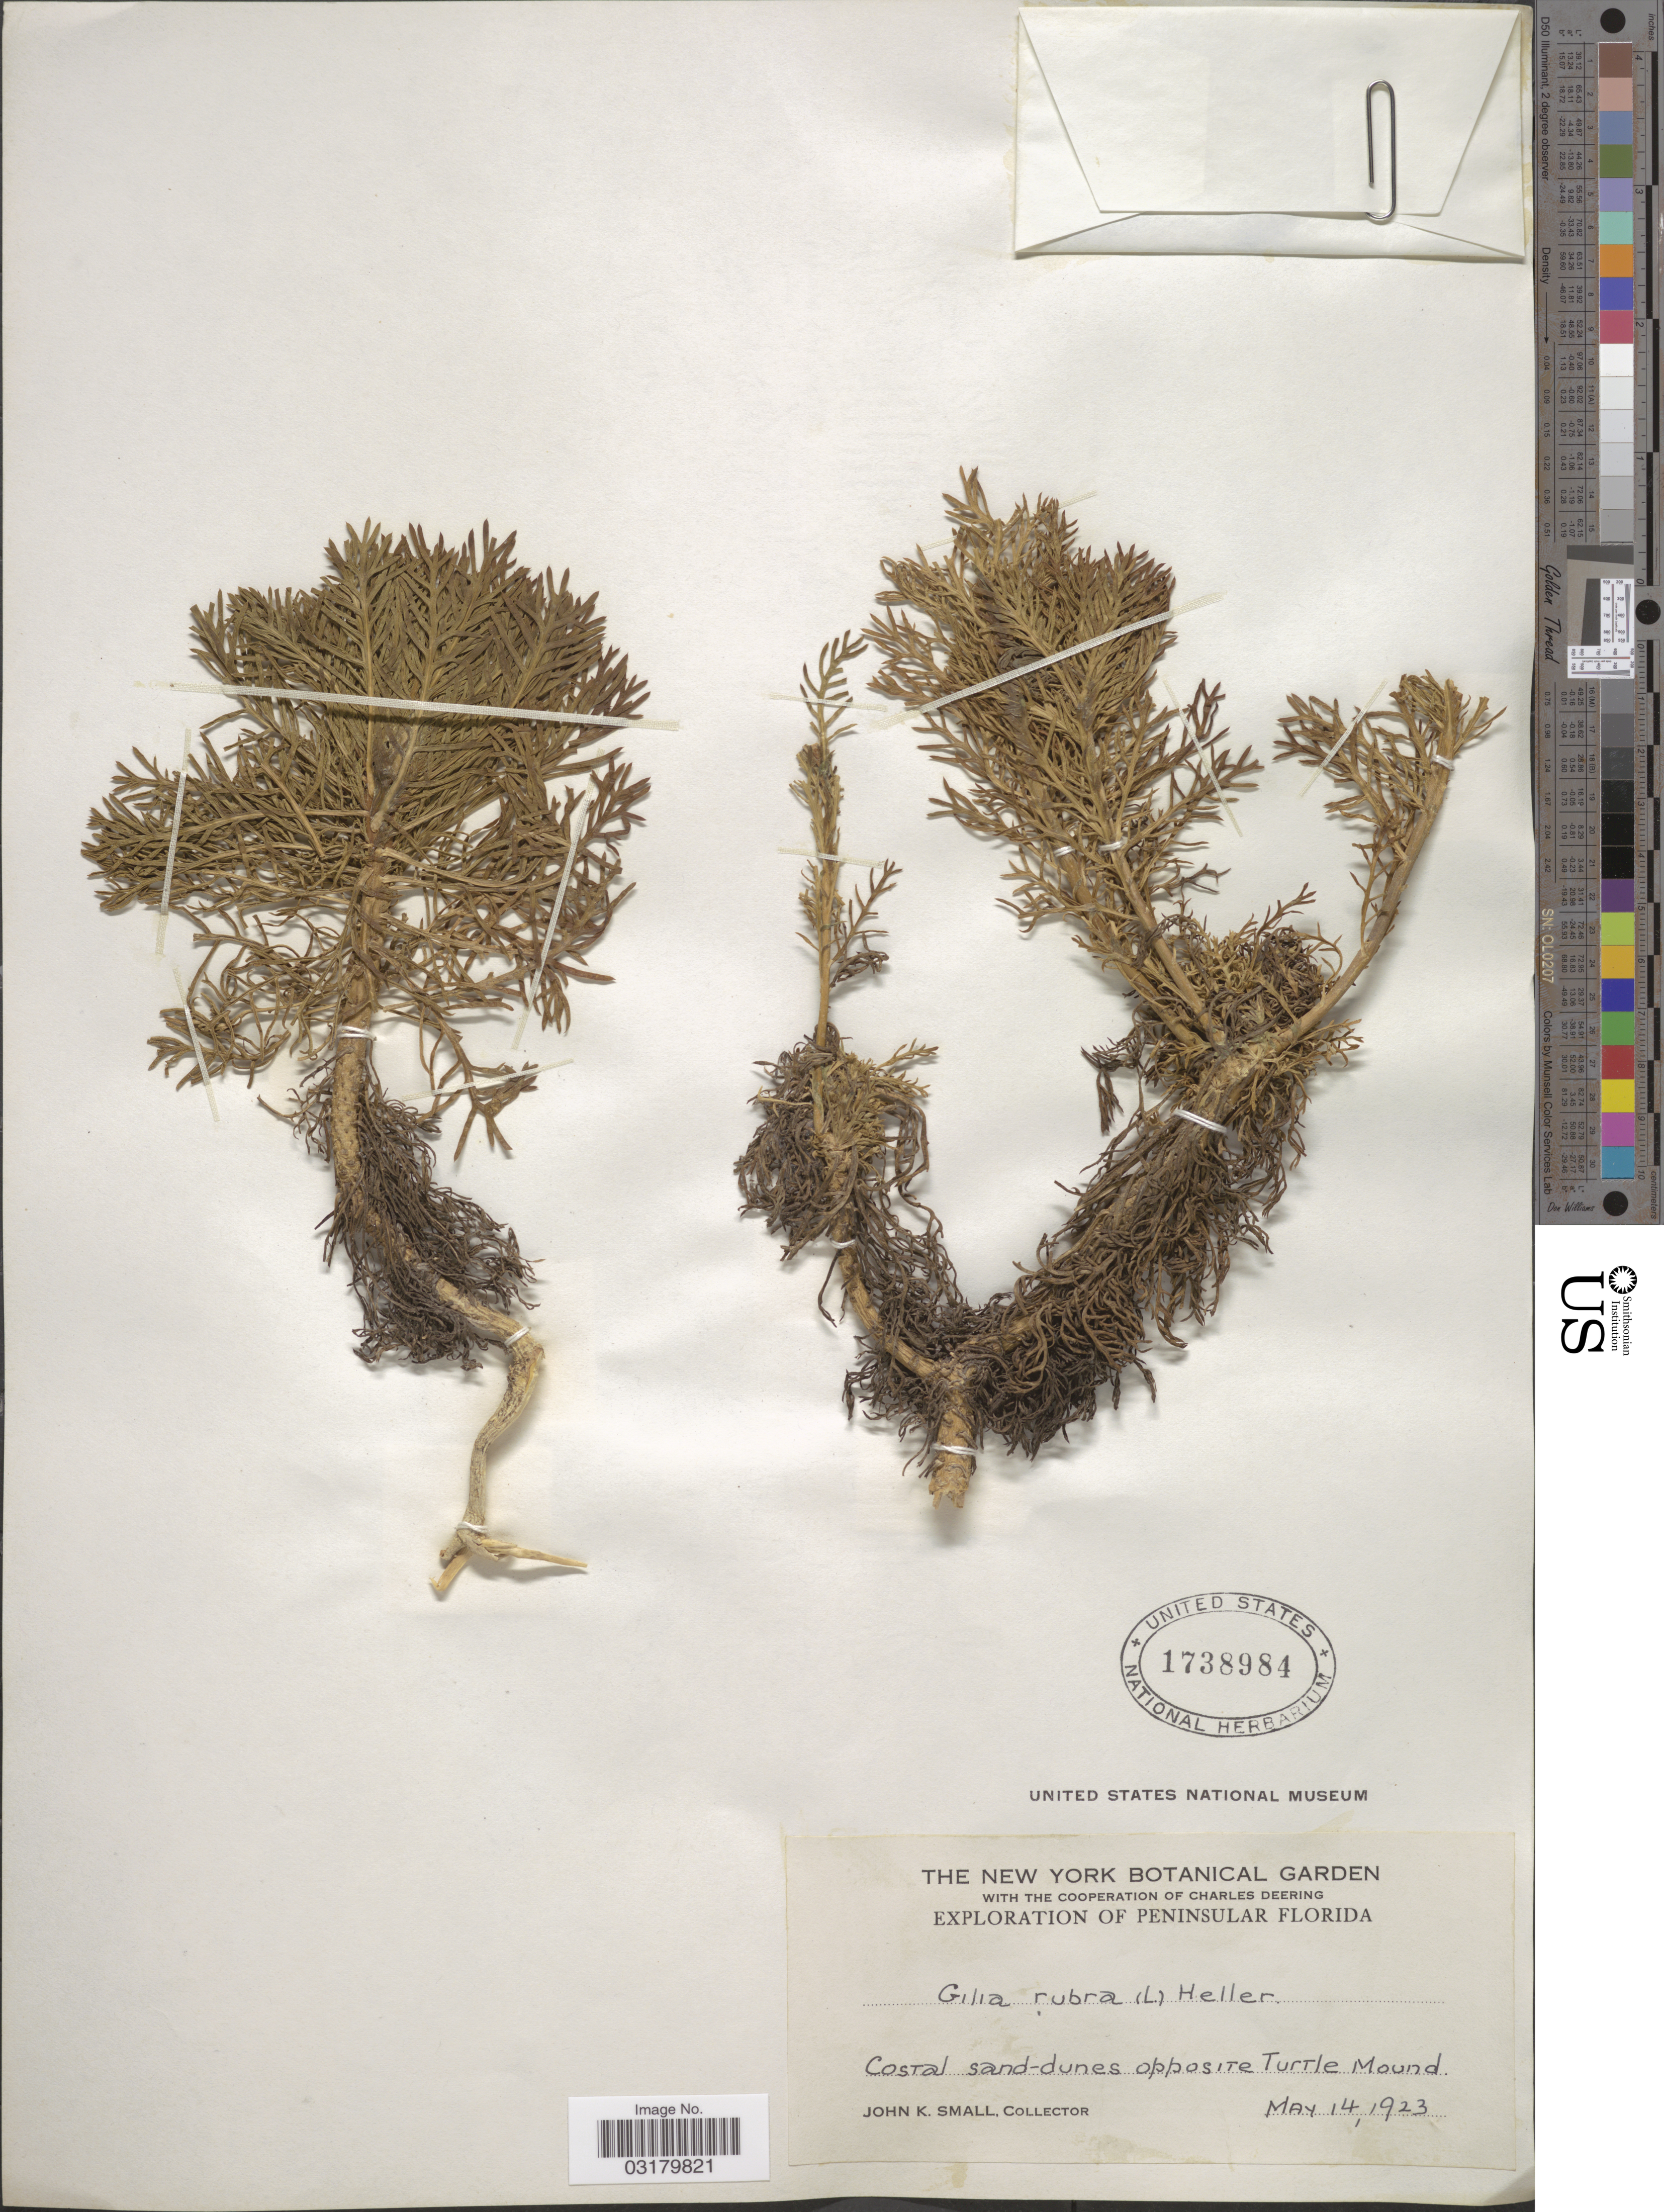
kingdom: Plantae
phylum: Tracheophyta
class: Magnoliopsida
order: Ericales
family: Polemoniaceae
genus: Ipomopsis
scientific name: Ipomopsis rubra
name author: (L.) Wherry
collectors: J. K. Small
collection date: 1923-05-14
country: United States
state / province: Florida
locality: Peninsular Florida. Costal sand-dunes opposite Turtle Mound.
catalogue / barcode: US 1738984